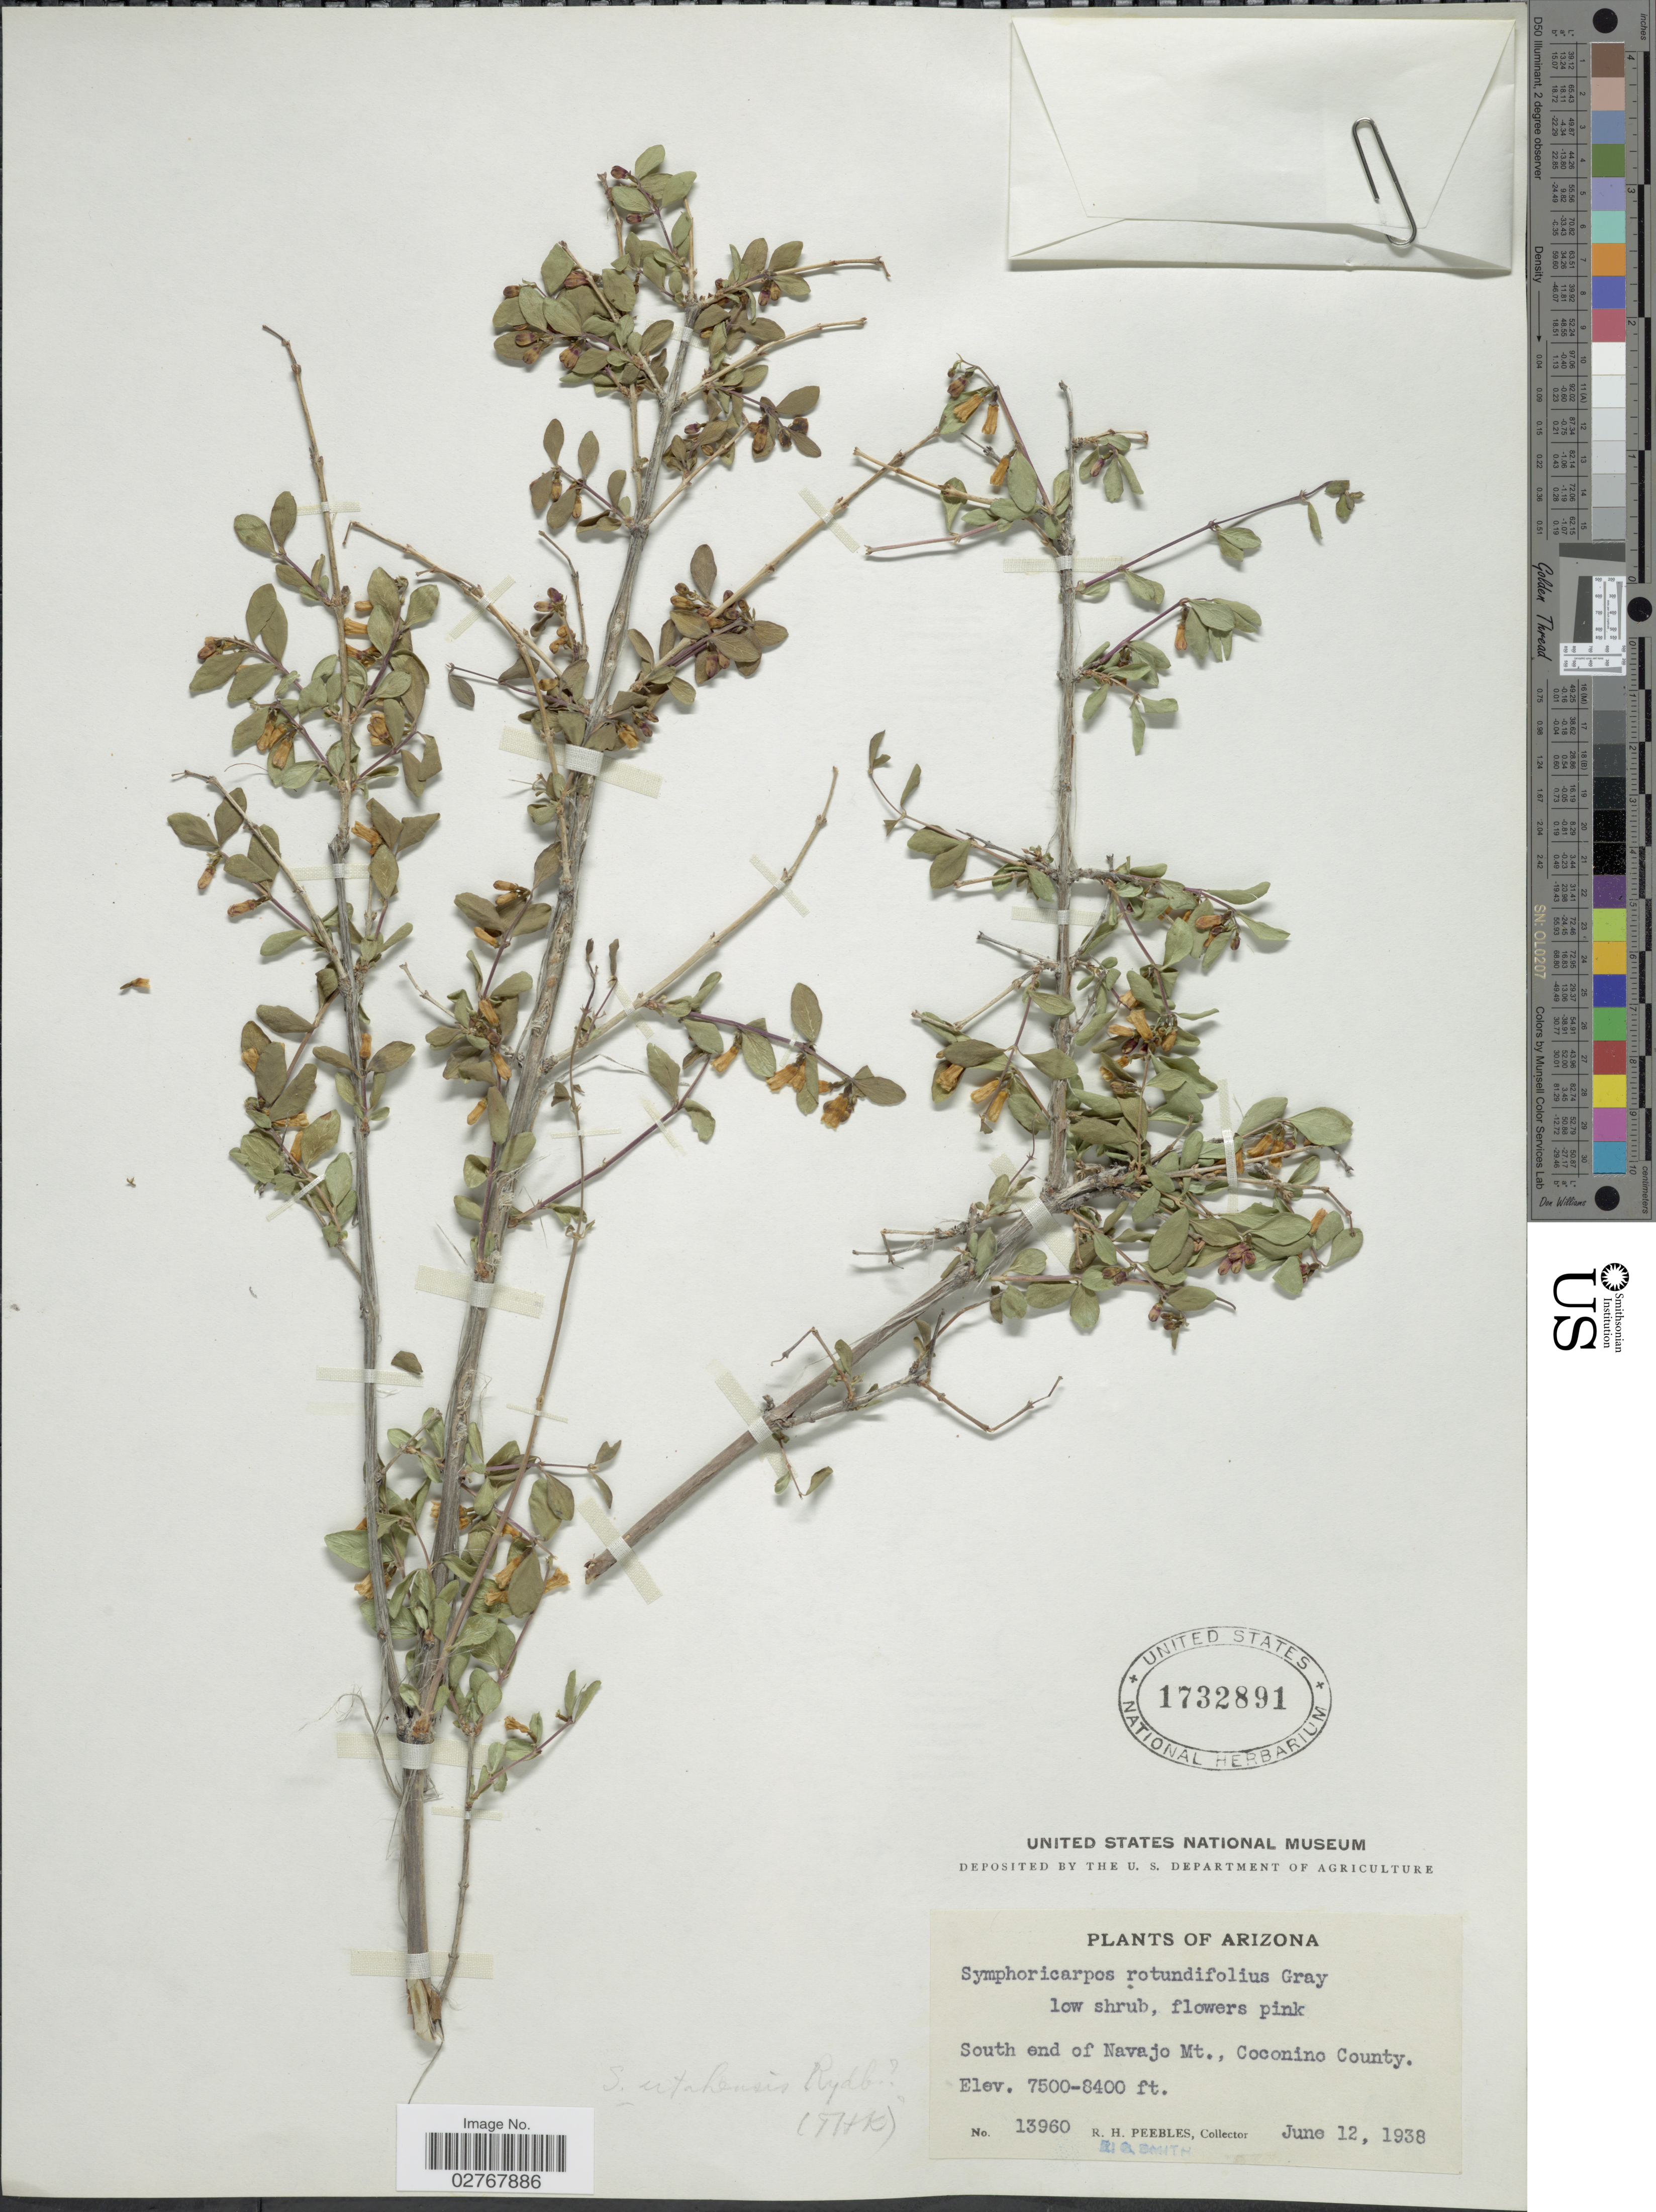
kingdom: Plantae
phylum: Tracheophyta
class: Magnoliopsida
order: Dipsacales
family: Caprifoliaceae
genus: Symphoricarpos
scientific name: Symphoricarpos utahensis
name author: Rydb.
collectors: R. H. Peebles & E. G. Smith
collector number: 13960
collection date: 1938-06-12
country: United States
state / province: Arizona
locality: South end of Navajo Mt., Coconino County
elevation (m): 2286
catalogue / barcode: US 1732891